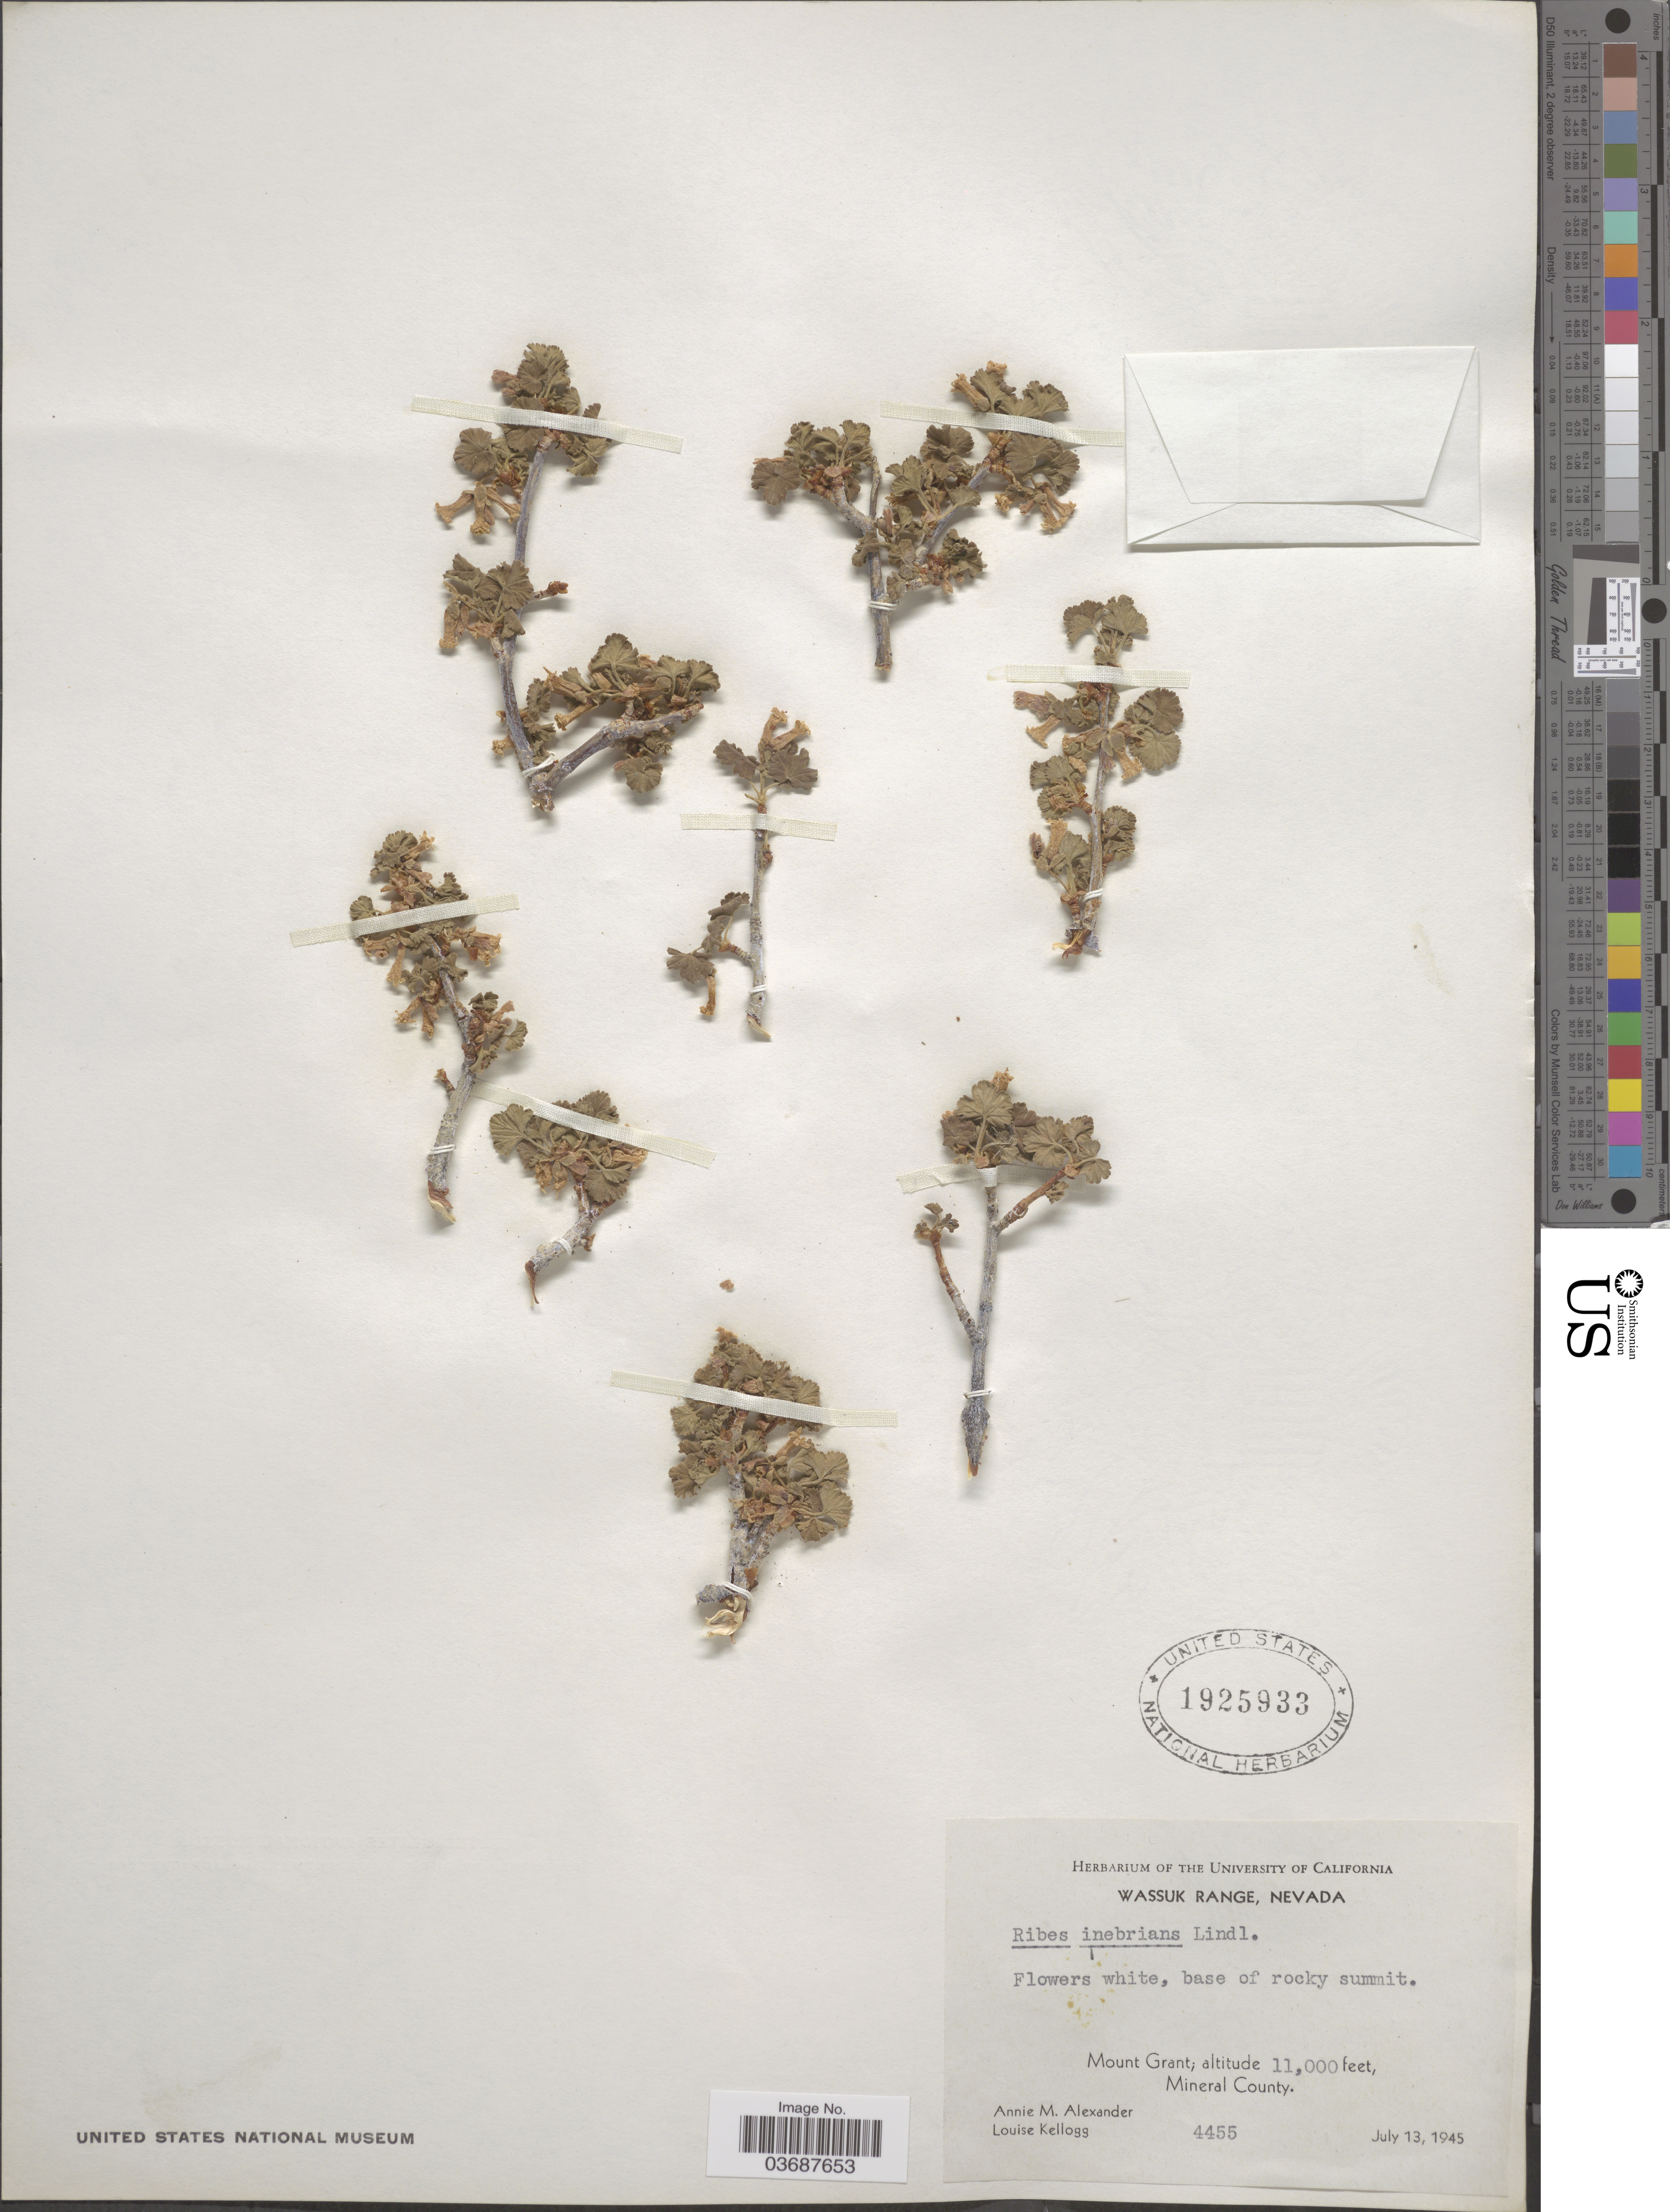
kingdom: Plantae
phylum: Tracheophyta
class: Magnoliopsida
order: Saxifragales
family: Grossulariaceae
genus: Ribes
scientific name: Ribes inebrians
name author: Lindl.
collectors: A. M. Alexander & L. Kellogg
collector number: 4455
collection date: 1945-07-13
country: United States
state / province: Nevada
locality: Wassuk Range. Base of rocky summit. Mount Grant, Mineral County.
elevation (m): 3353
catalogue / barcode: US 1925933